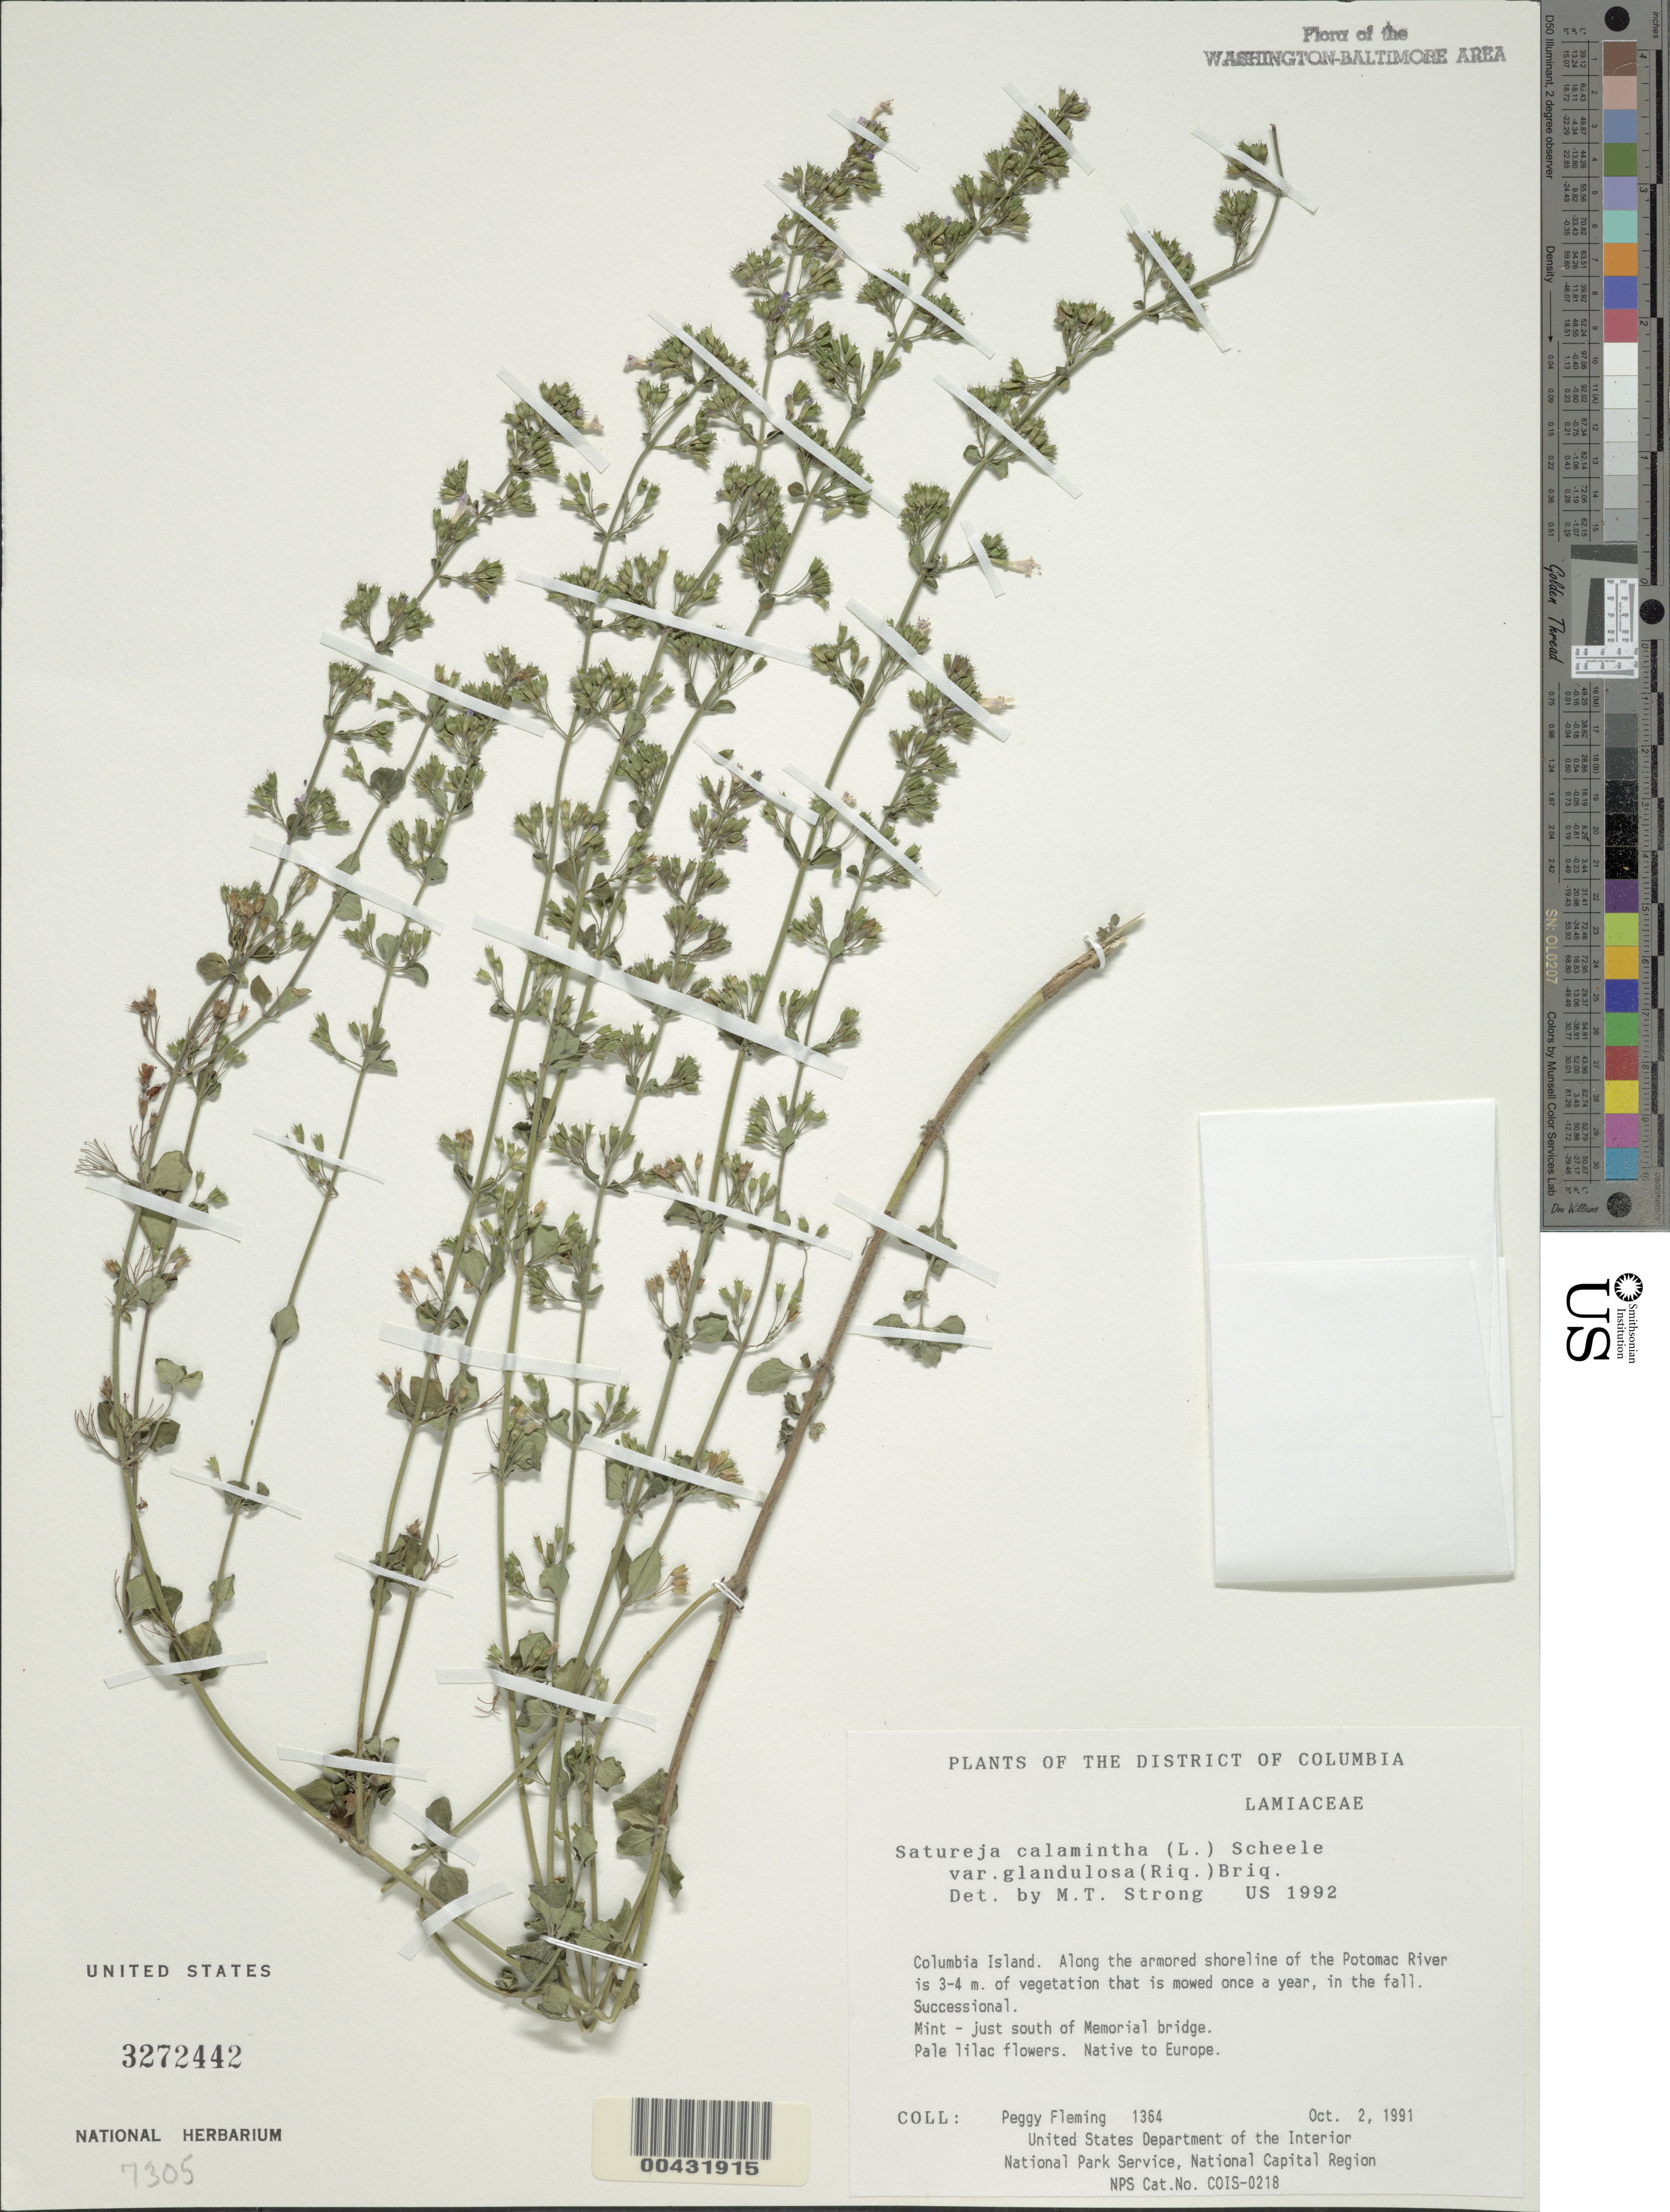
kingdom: Plantae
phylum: Tracheophyta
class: Magnoliopsida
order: Lamiales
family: Lamiaceae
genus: Clinopodium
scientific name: Clinopodium nepeta subsp. glandulosum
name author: (Req.) Govaerts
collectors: P. Fleming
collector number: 1364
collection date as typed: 02 Oct 1991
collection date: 1991-10-02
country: United States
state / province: District of Columbia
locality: Columbia Island, along shoreline of the Potomac River Columbia Island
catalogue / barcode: US 3272442